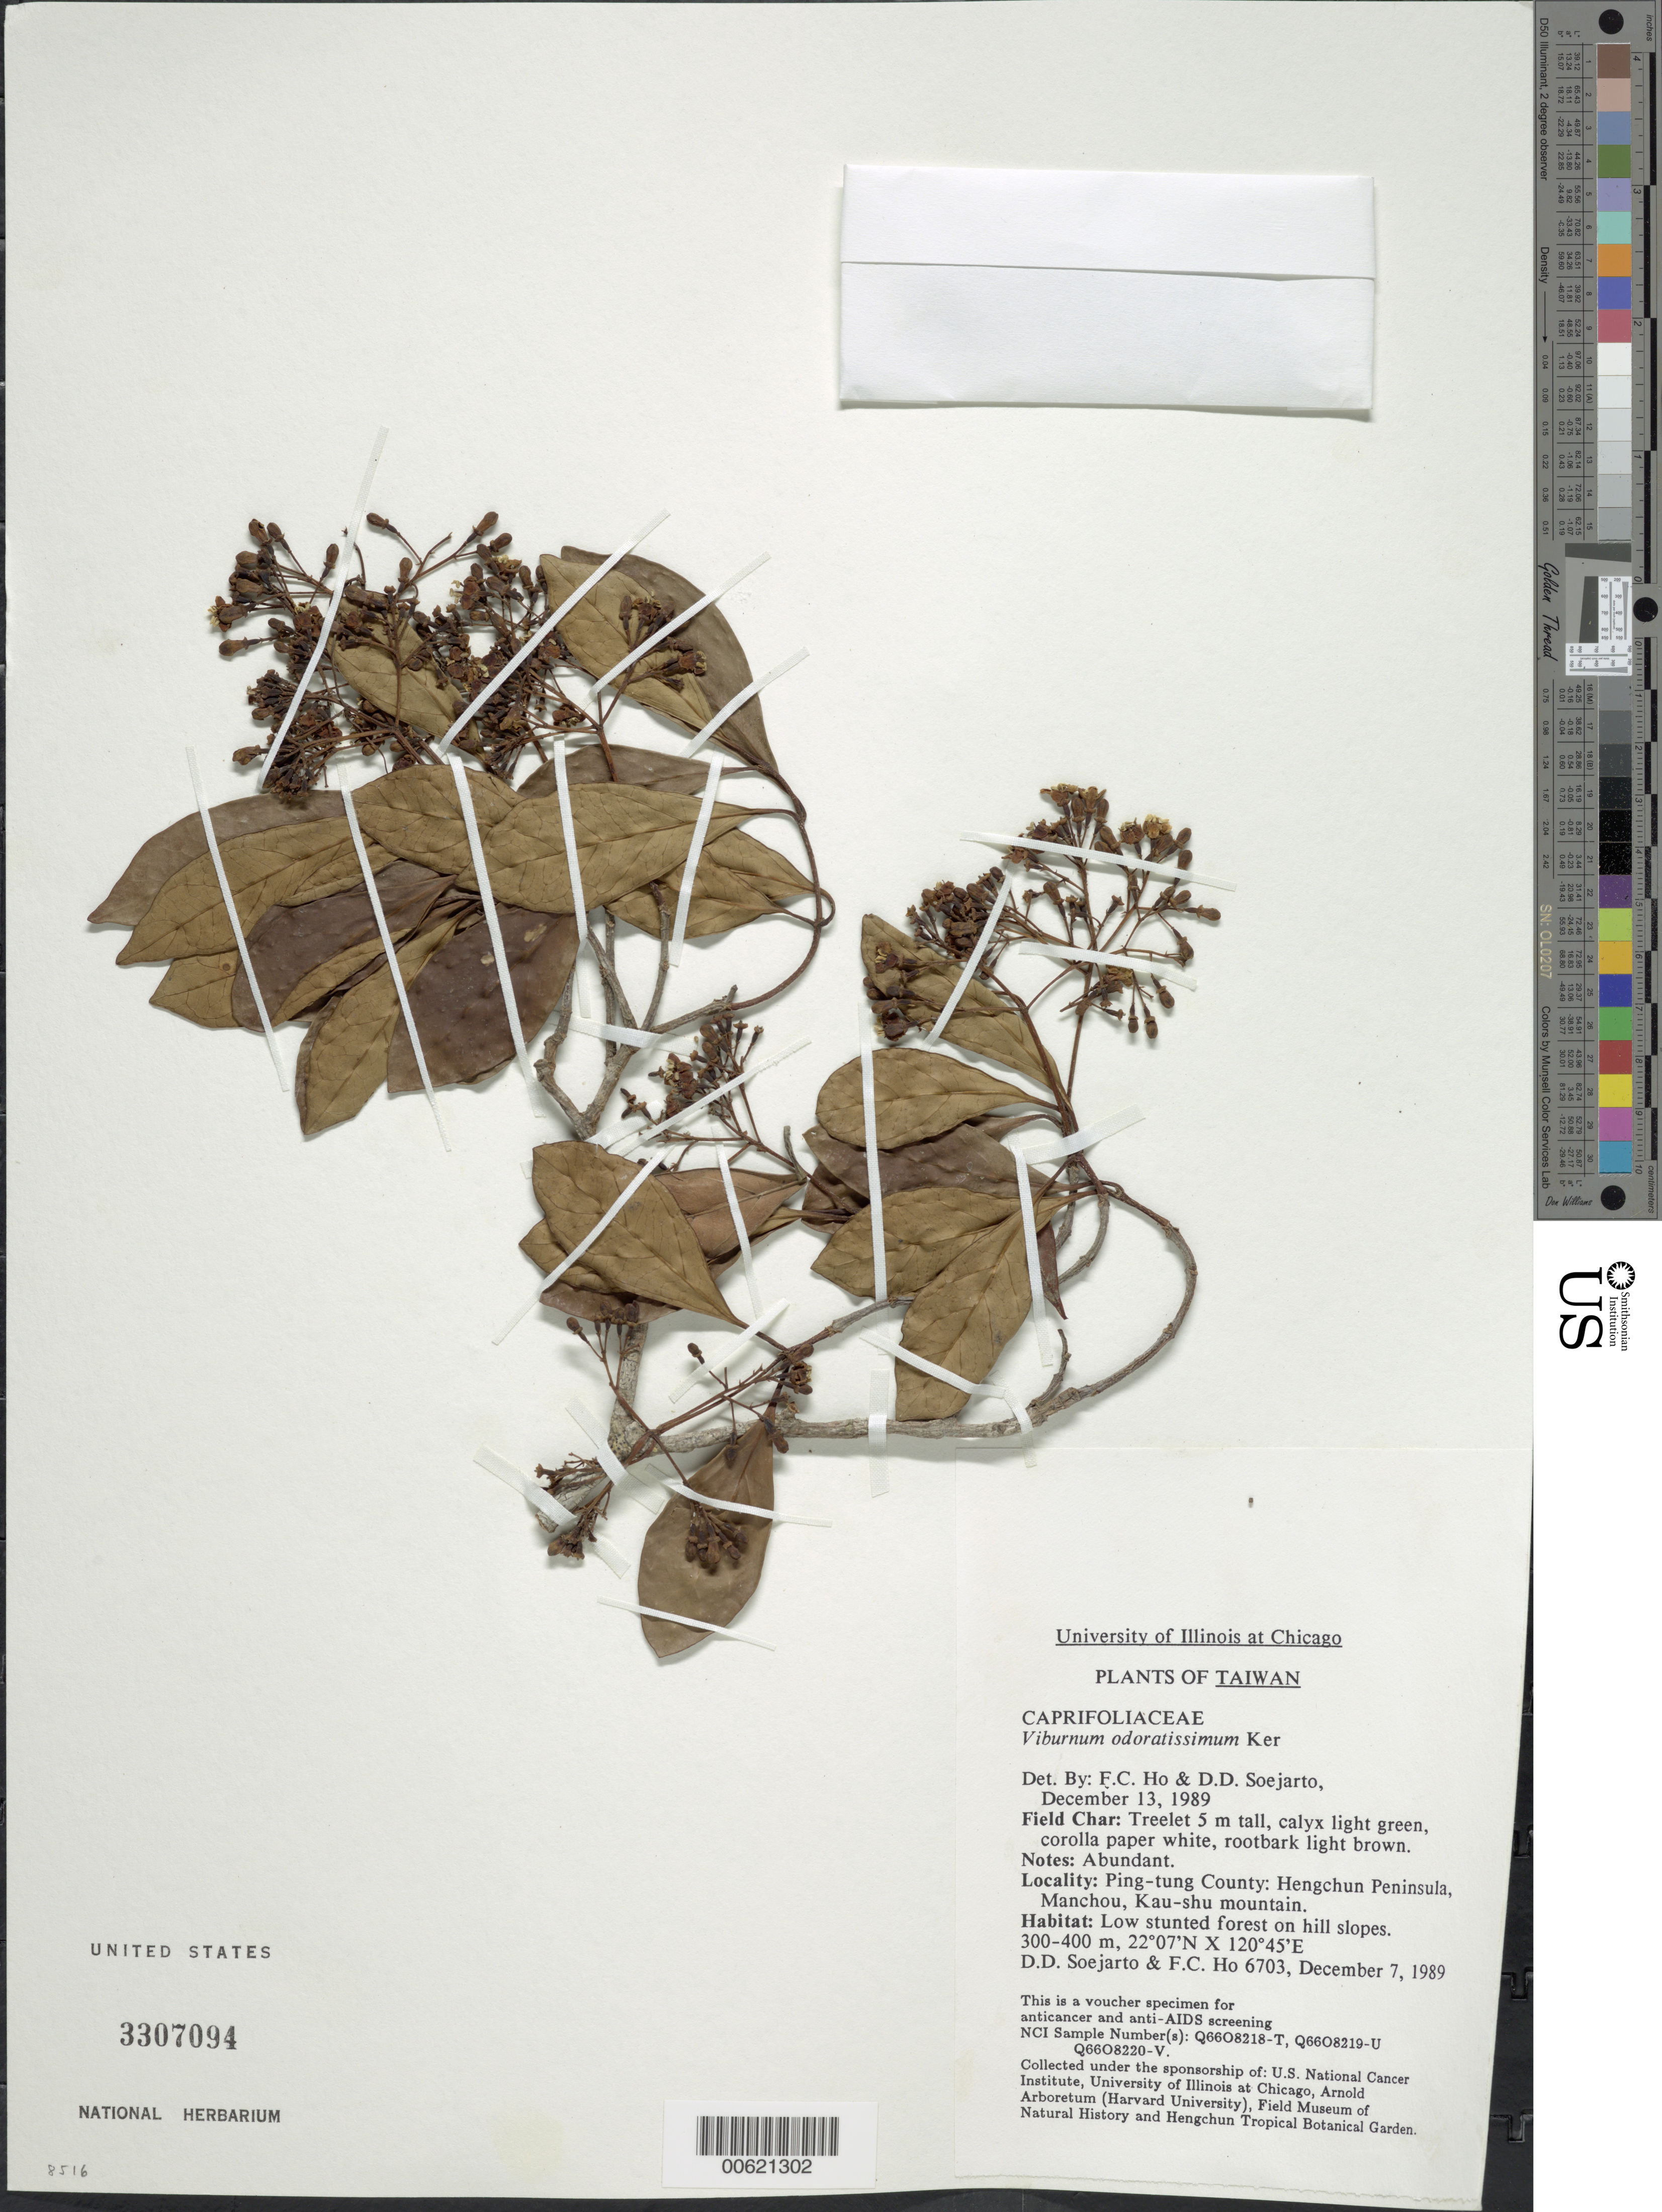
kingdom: Plantae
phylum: Tracheophyta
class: Magnoliopsida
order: Dipsacales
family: Viburnaceae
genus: Viburnum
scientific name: Viburnum odoratissimum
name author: Ker Gawl.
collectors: F. Ho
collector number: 6703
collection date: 1989-12-07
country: Taiwan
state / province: Pingtung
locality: Ping-tung County: Hengchun Peninsula, Manchou, Kau-shu mountain.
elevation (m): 300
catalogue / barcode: US 3307094